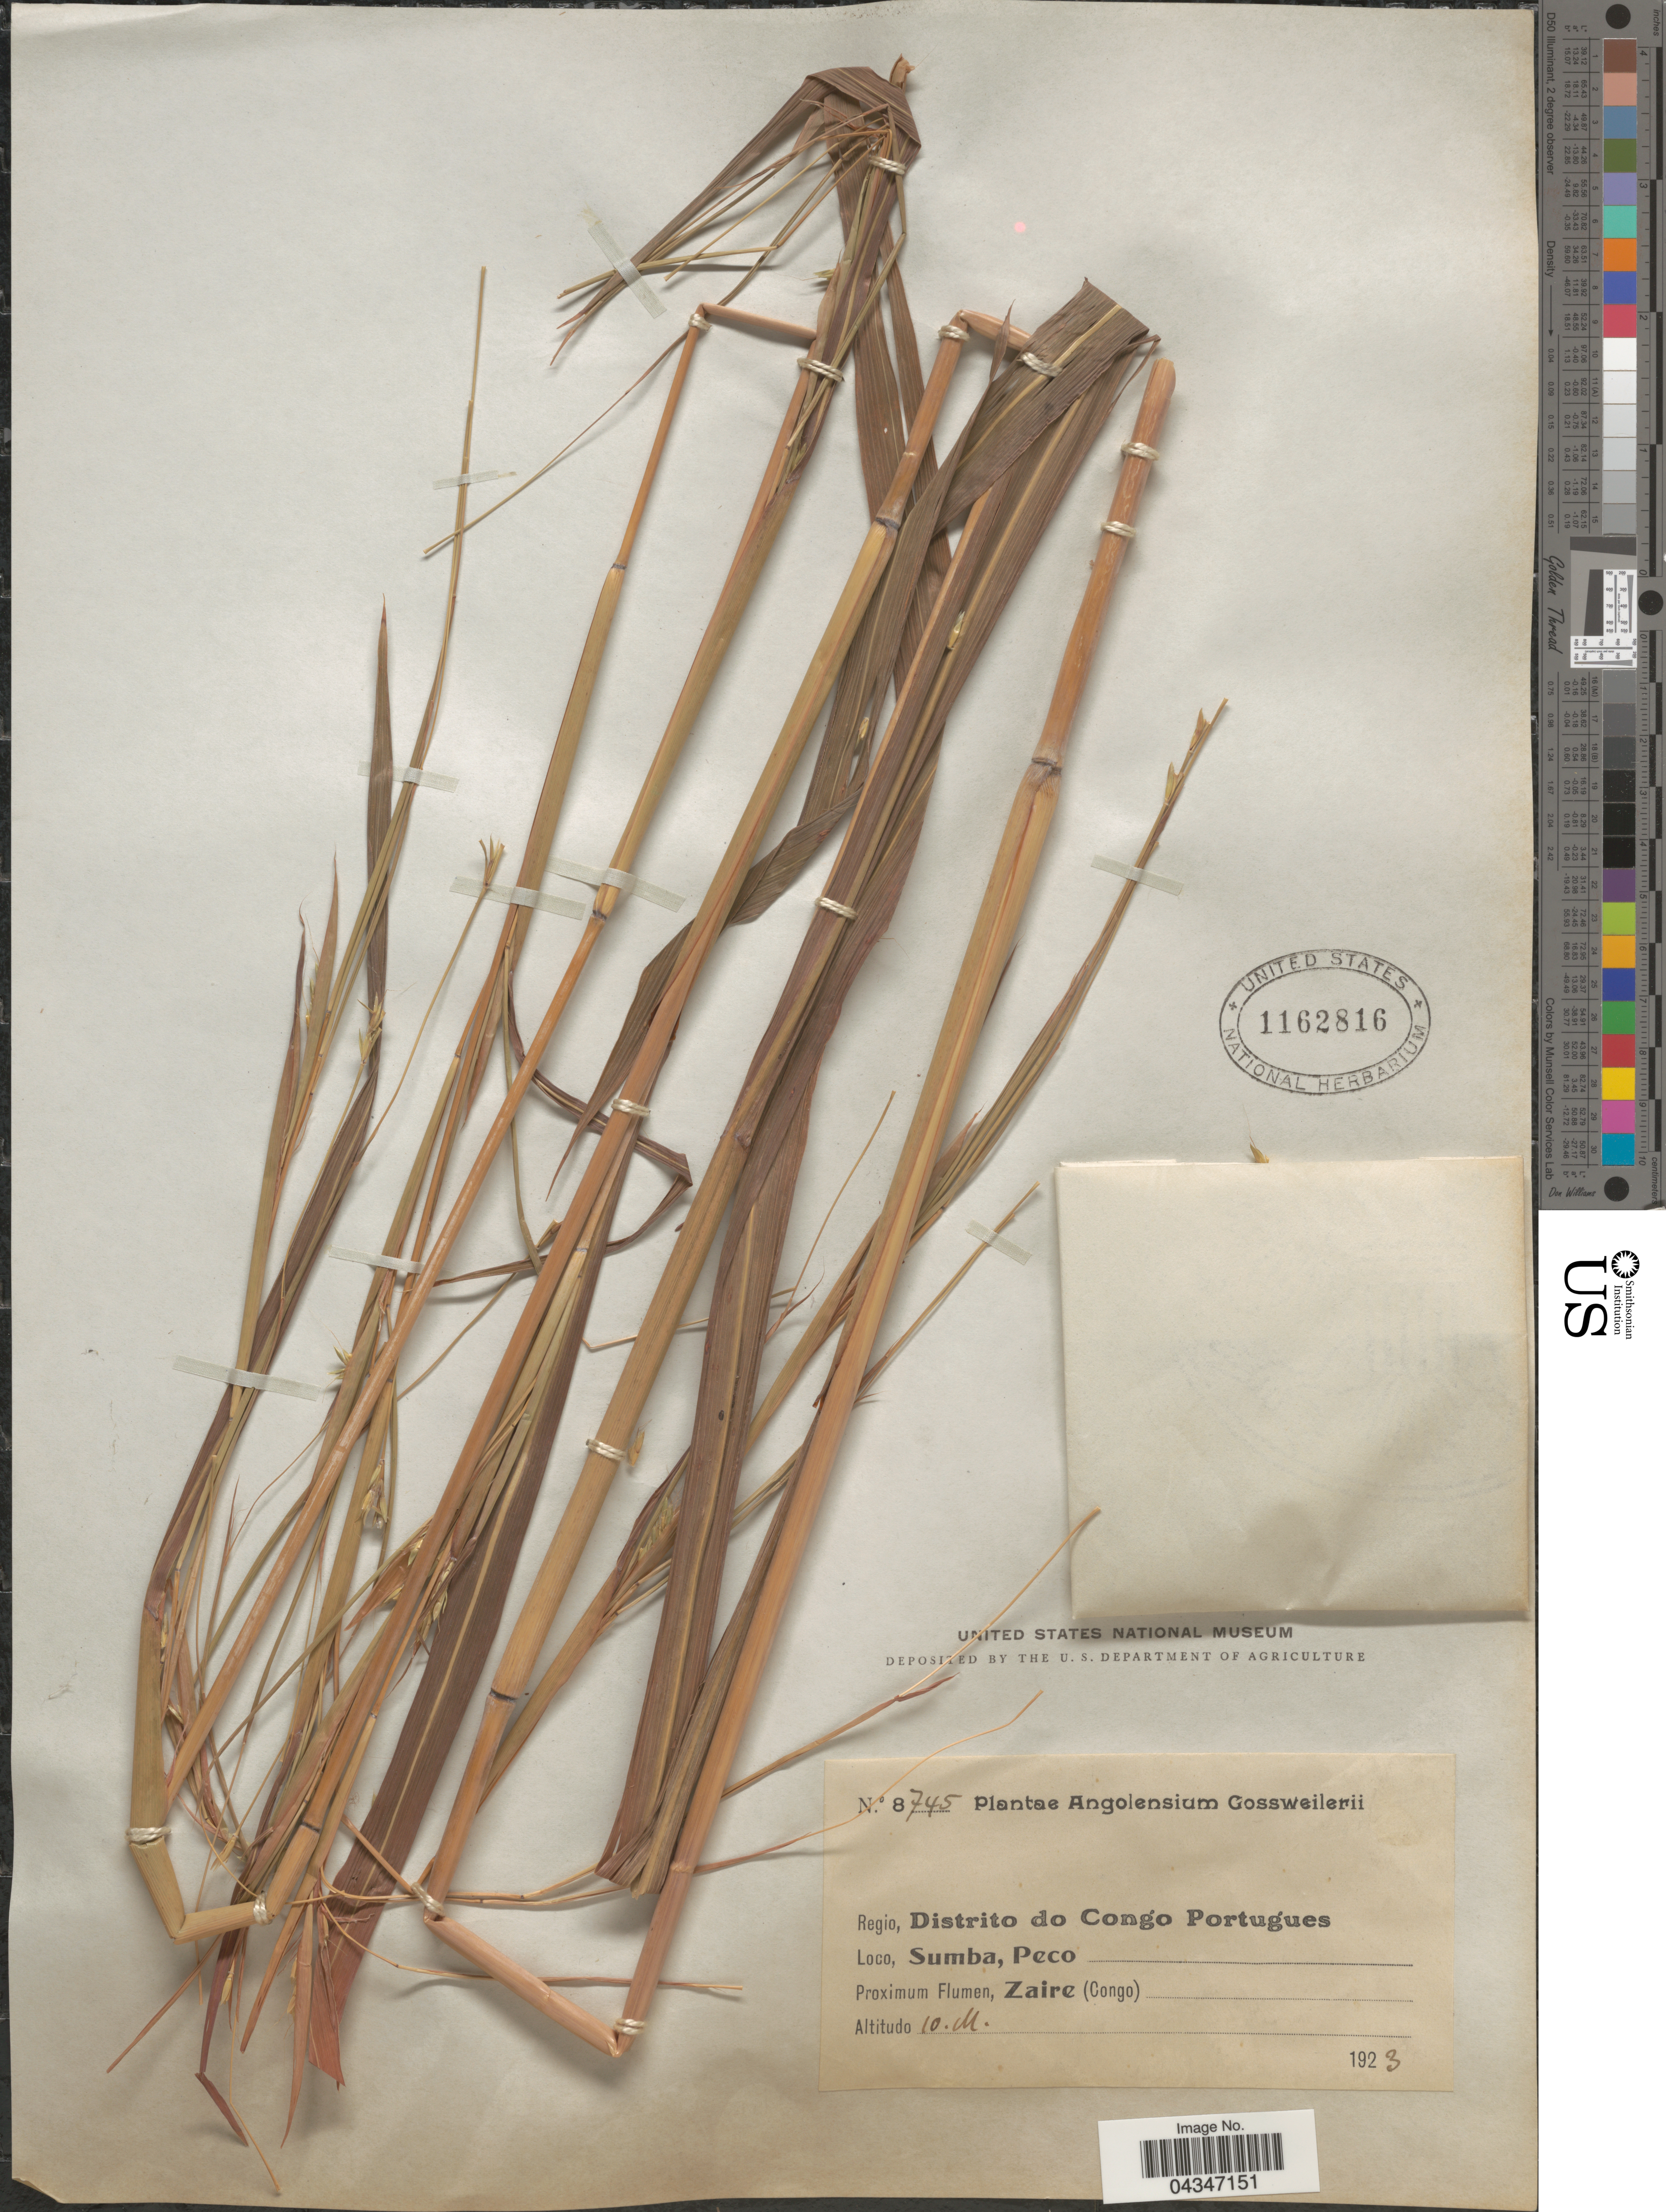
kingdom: Plantae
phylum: Tracheophyta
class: Liliopsida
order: Poales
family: Poaceae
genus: Andropogon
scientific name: Andropogon gayanus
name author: Kunth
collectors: -. Gossweiler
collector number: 8745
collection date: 1923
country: Angola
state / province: Zaire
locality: Regio, Distrito do Congo Portugues. Sumba, Peco. Proximum Flumen, Zaire (Congo).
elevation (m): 10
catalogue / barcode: US 1162816